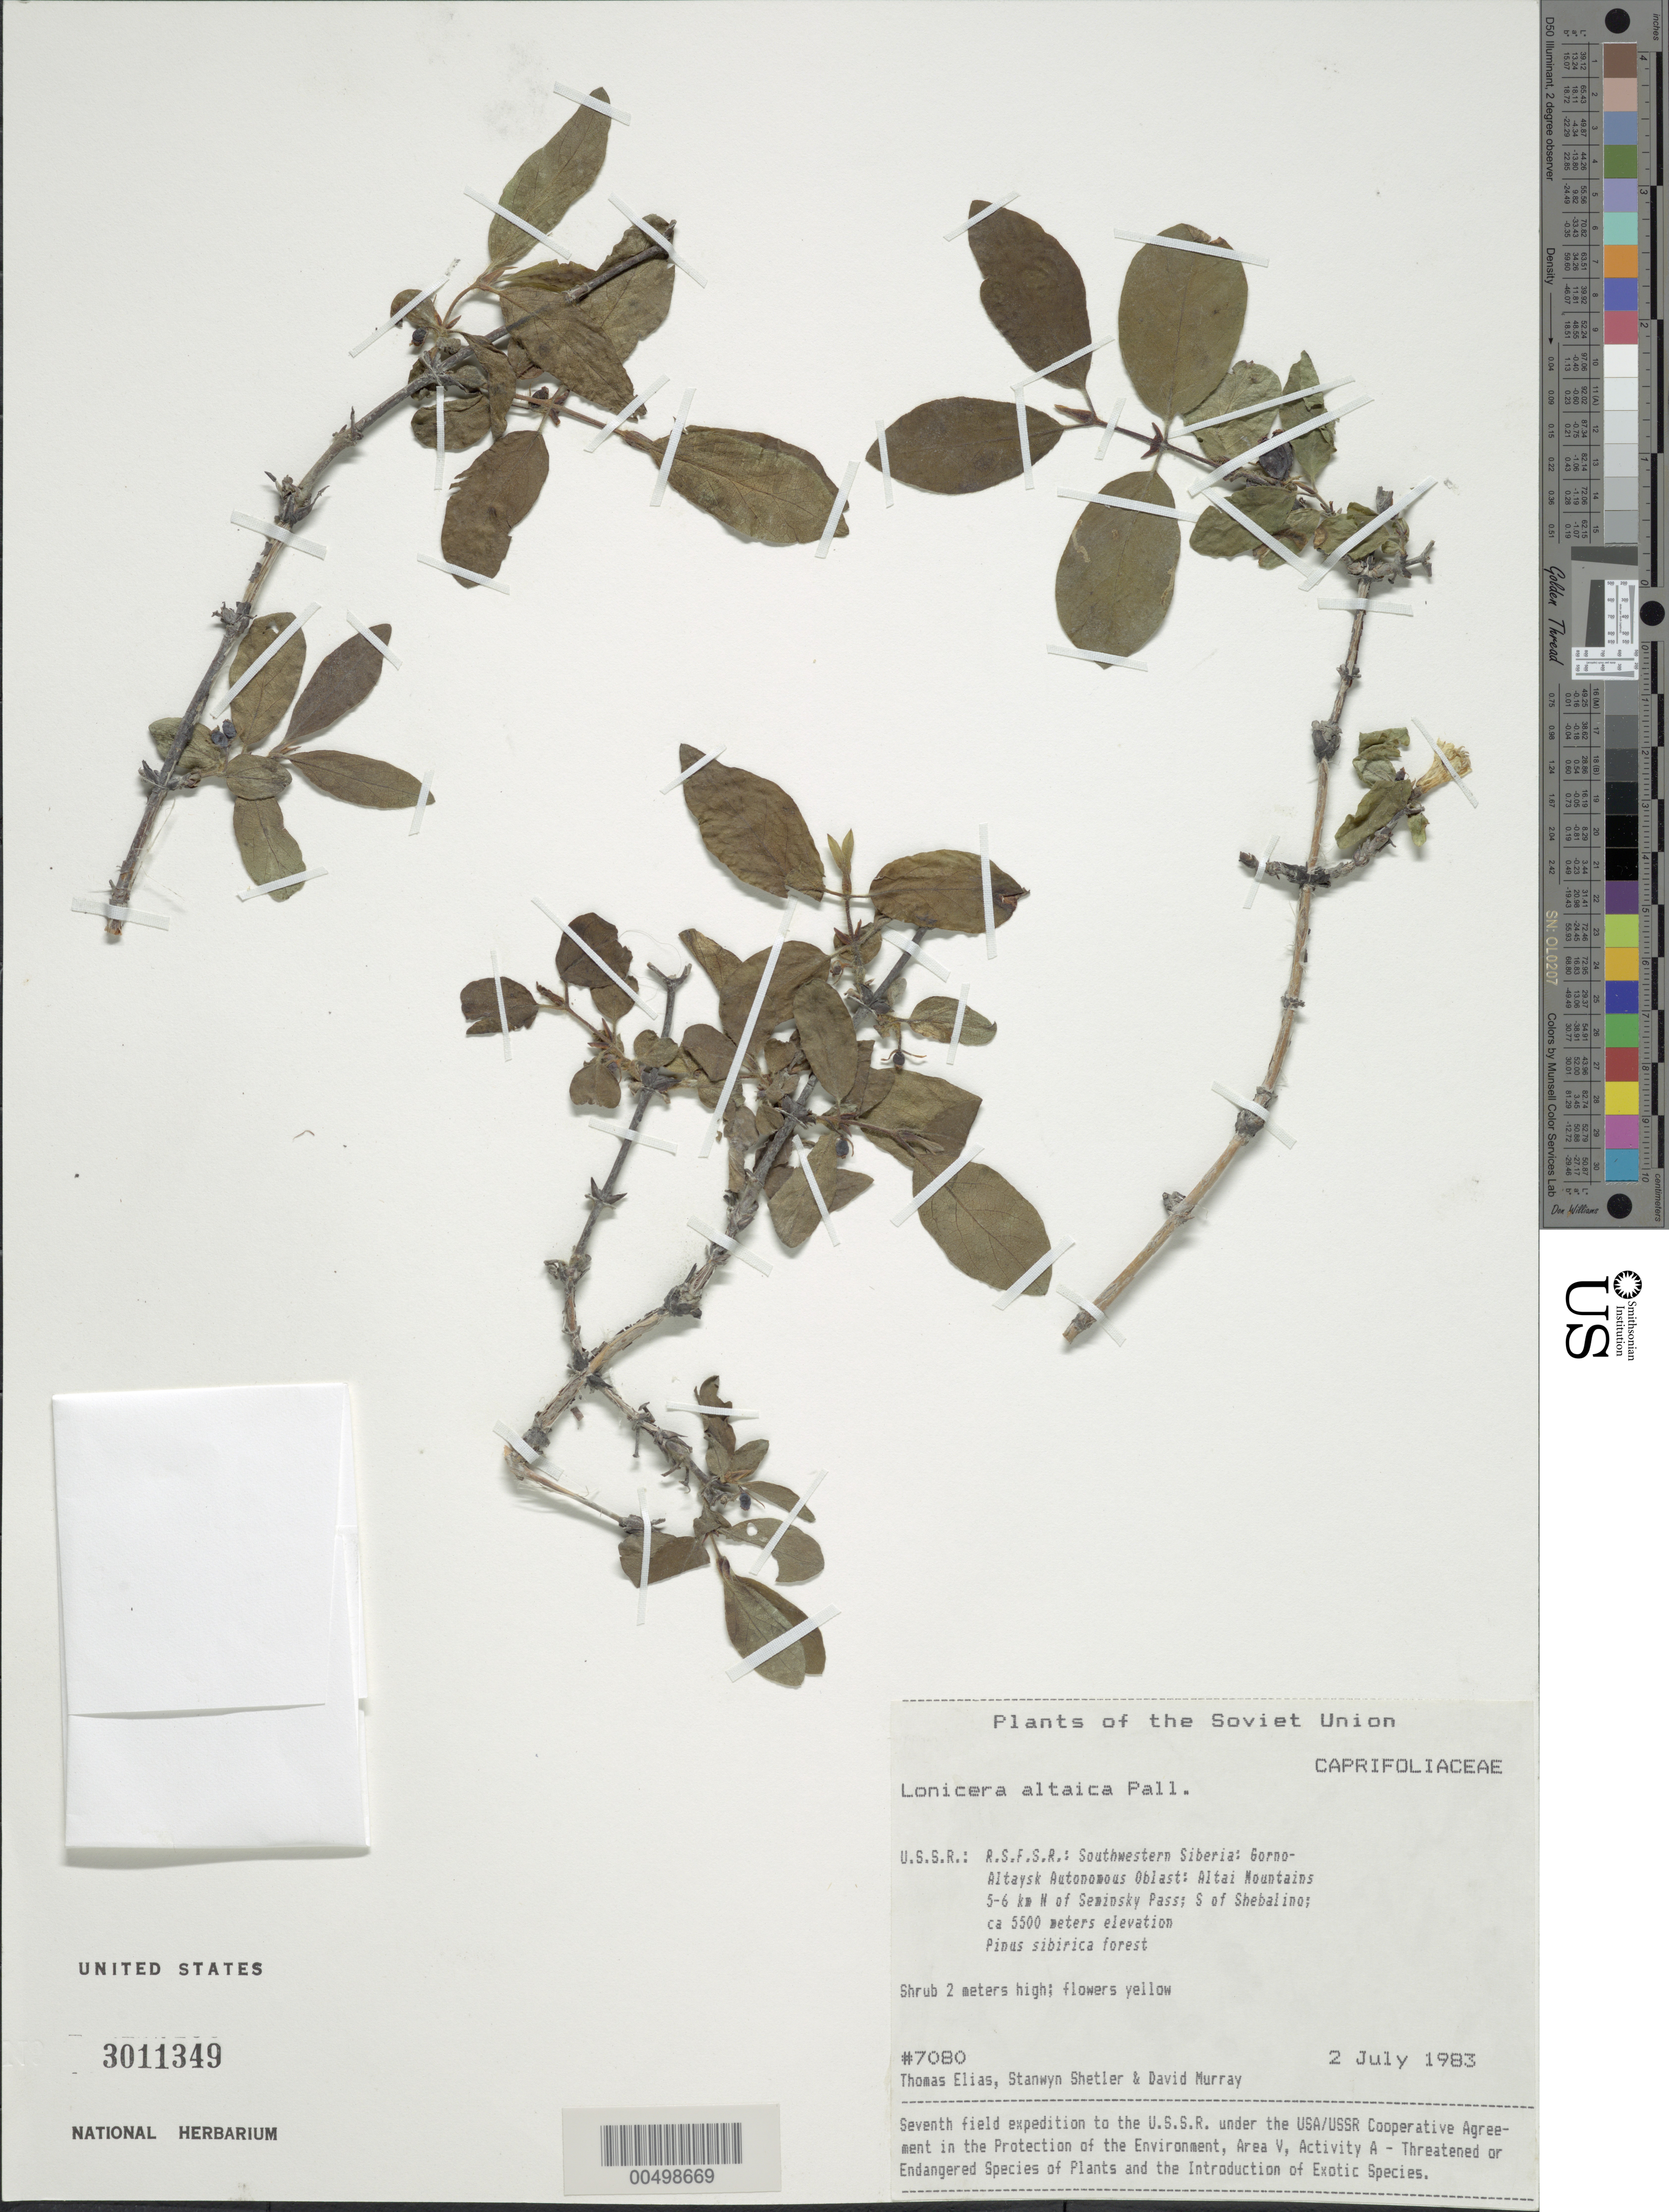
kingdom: Plantae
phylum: Tracheophyta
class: Magnoliopsida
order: Dipsacales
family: Caprifoliaceae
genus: Lonicera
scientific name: Lonicera altaica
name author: Pall. ex DC.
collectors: T. Elias, S. Shetler & D. F. Murray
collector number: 7080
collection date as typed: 02 Jul 1983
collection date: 1983-07-02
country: Russian Federation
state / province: Altai Republic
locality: Altai Mountains, 5-6 km N of Seminsky Pass, S of Shebalino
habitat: Pinus sibirica forest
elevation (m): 1676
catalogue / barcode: US 3011349